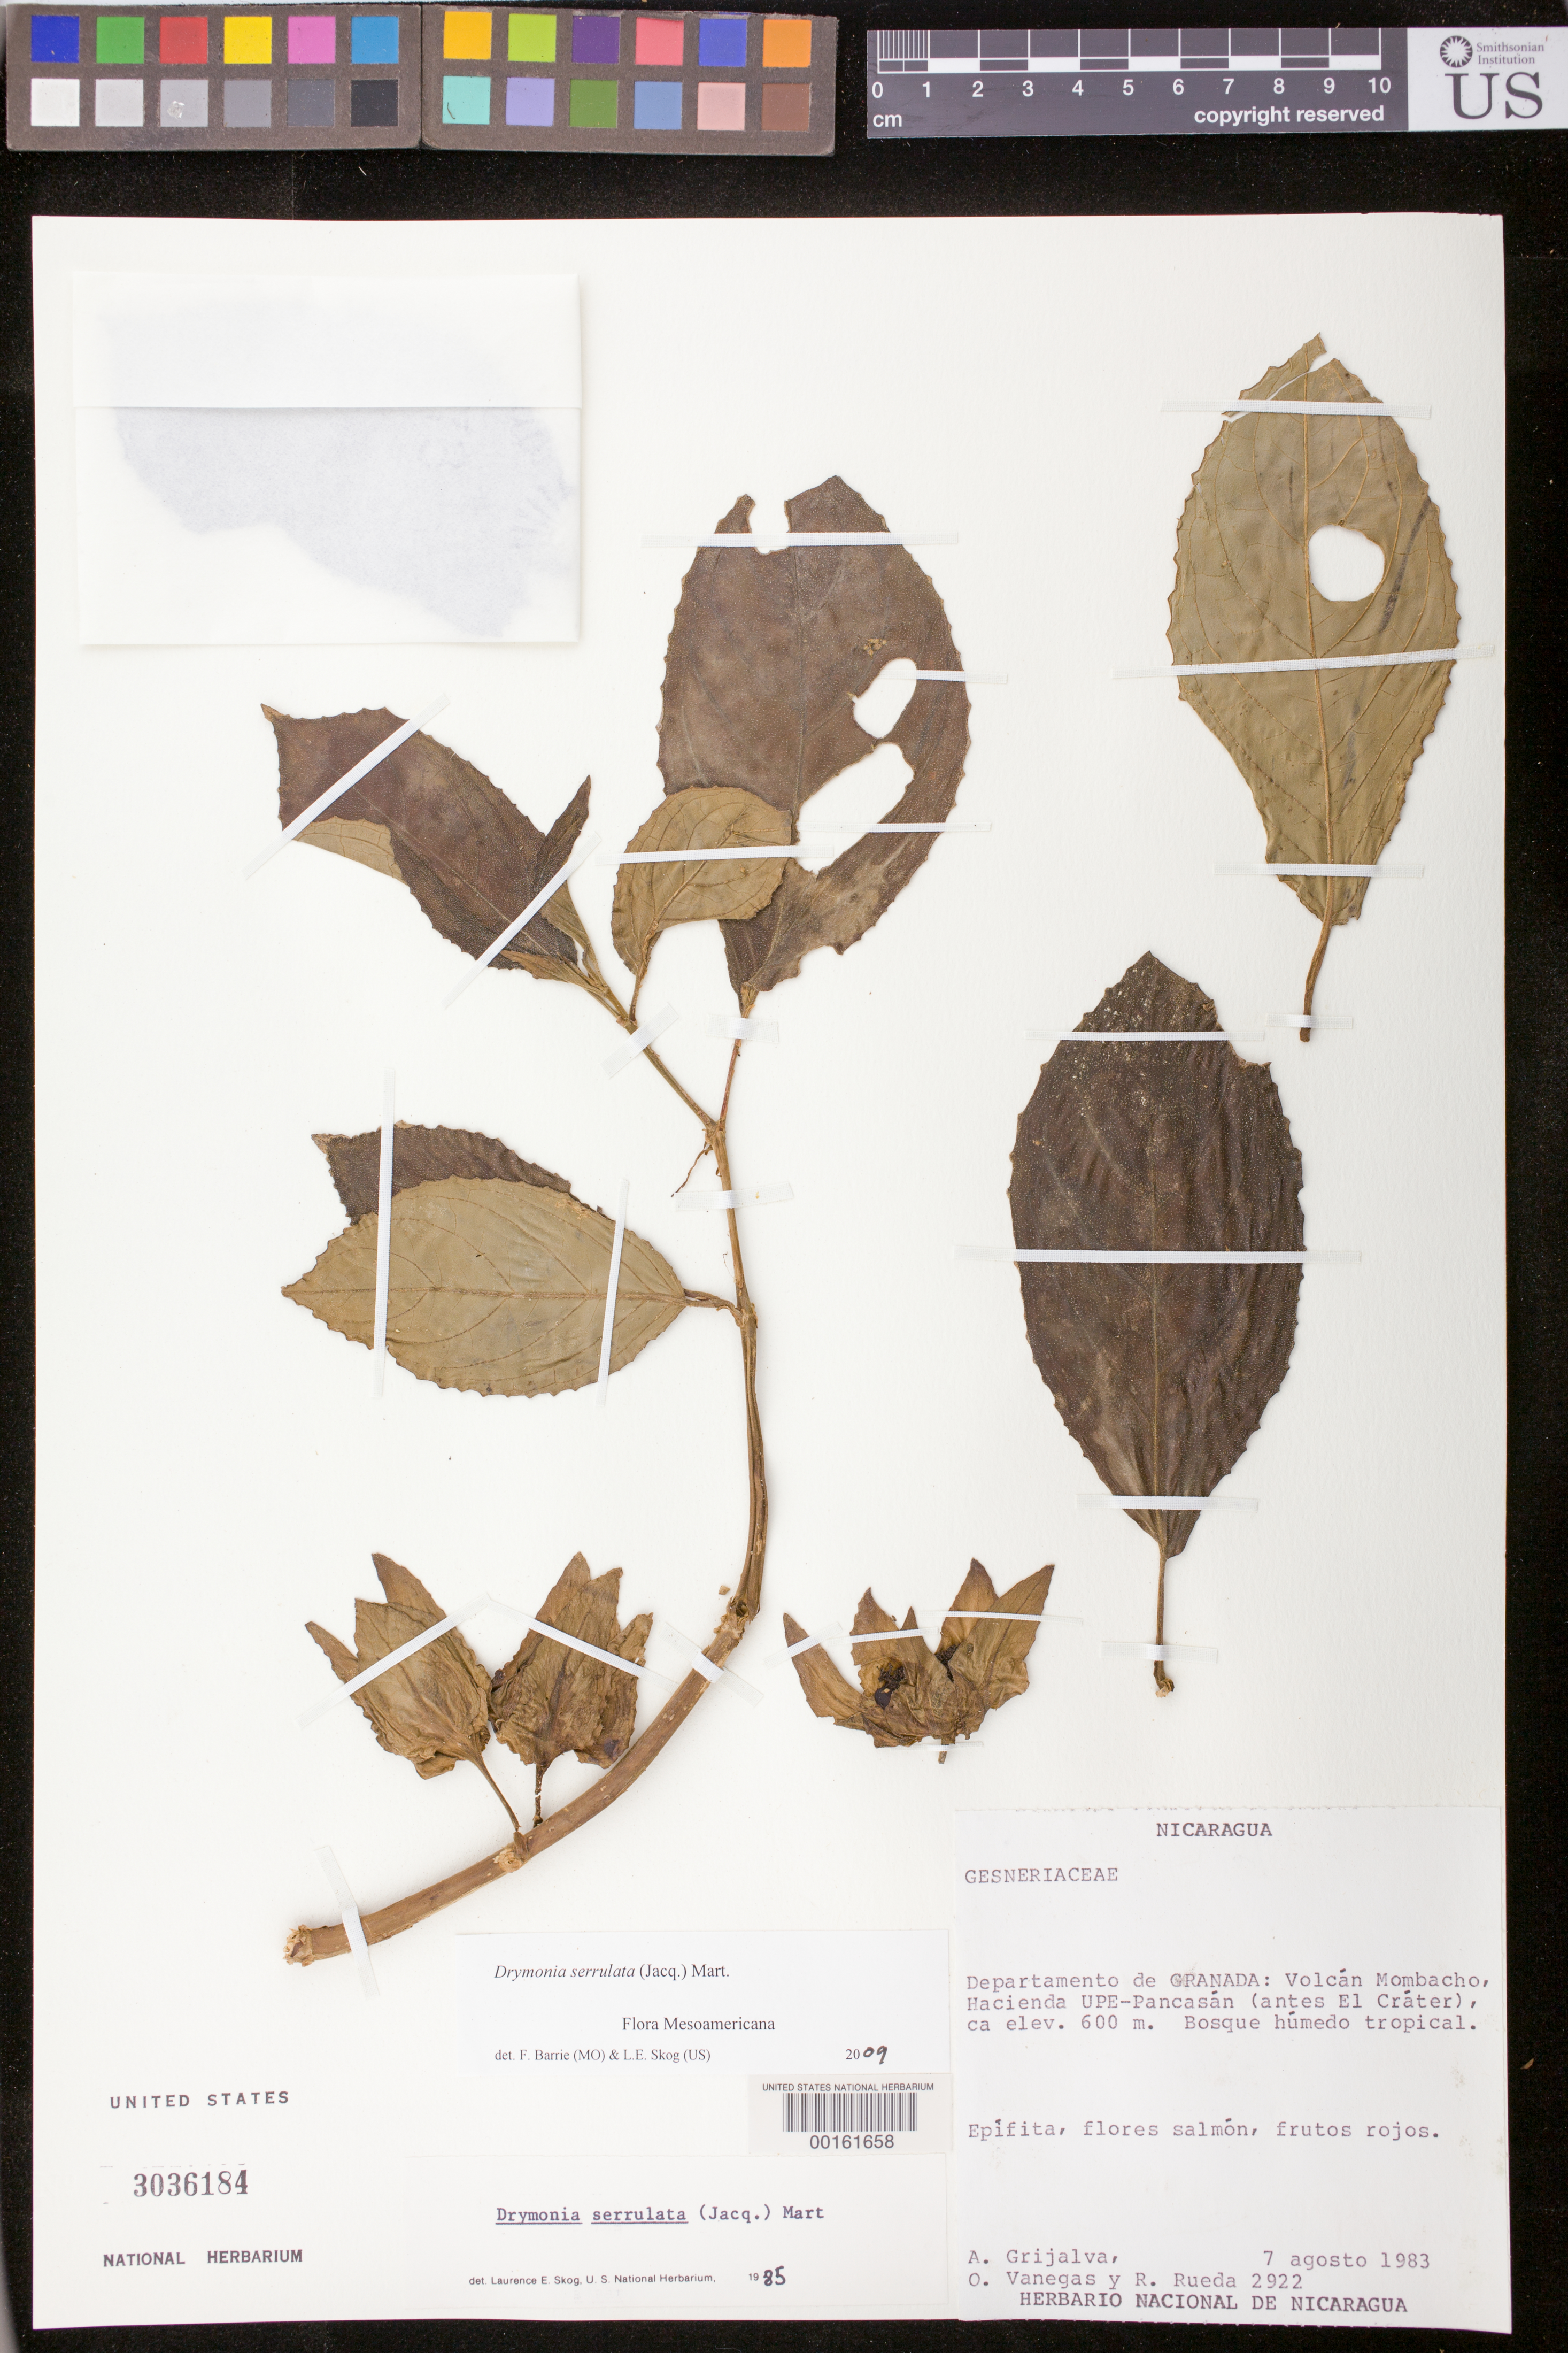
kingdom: Plantae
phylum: Tracheophyta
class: Magnoliopsida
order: Lamiales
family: Gesneriaceae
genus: Drymonia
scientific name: Drymonia serrulata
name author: (Jacq.) Mart.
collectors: A. Grijalva P. & et al.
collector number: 2922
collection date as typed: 07 Aug 1983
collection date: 1983-08-07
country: Nicaragua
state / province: Granada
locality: Volcán Mombacho, Hacienda UPE-Pancasán (antes El Cráter)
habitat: Bosque húmedo tropical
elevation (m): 600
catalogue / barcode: US 3036184